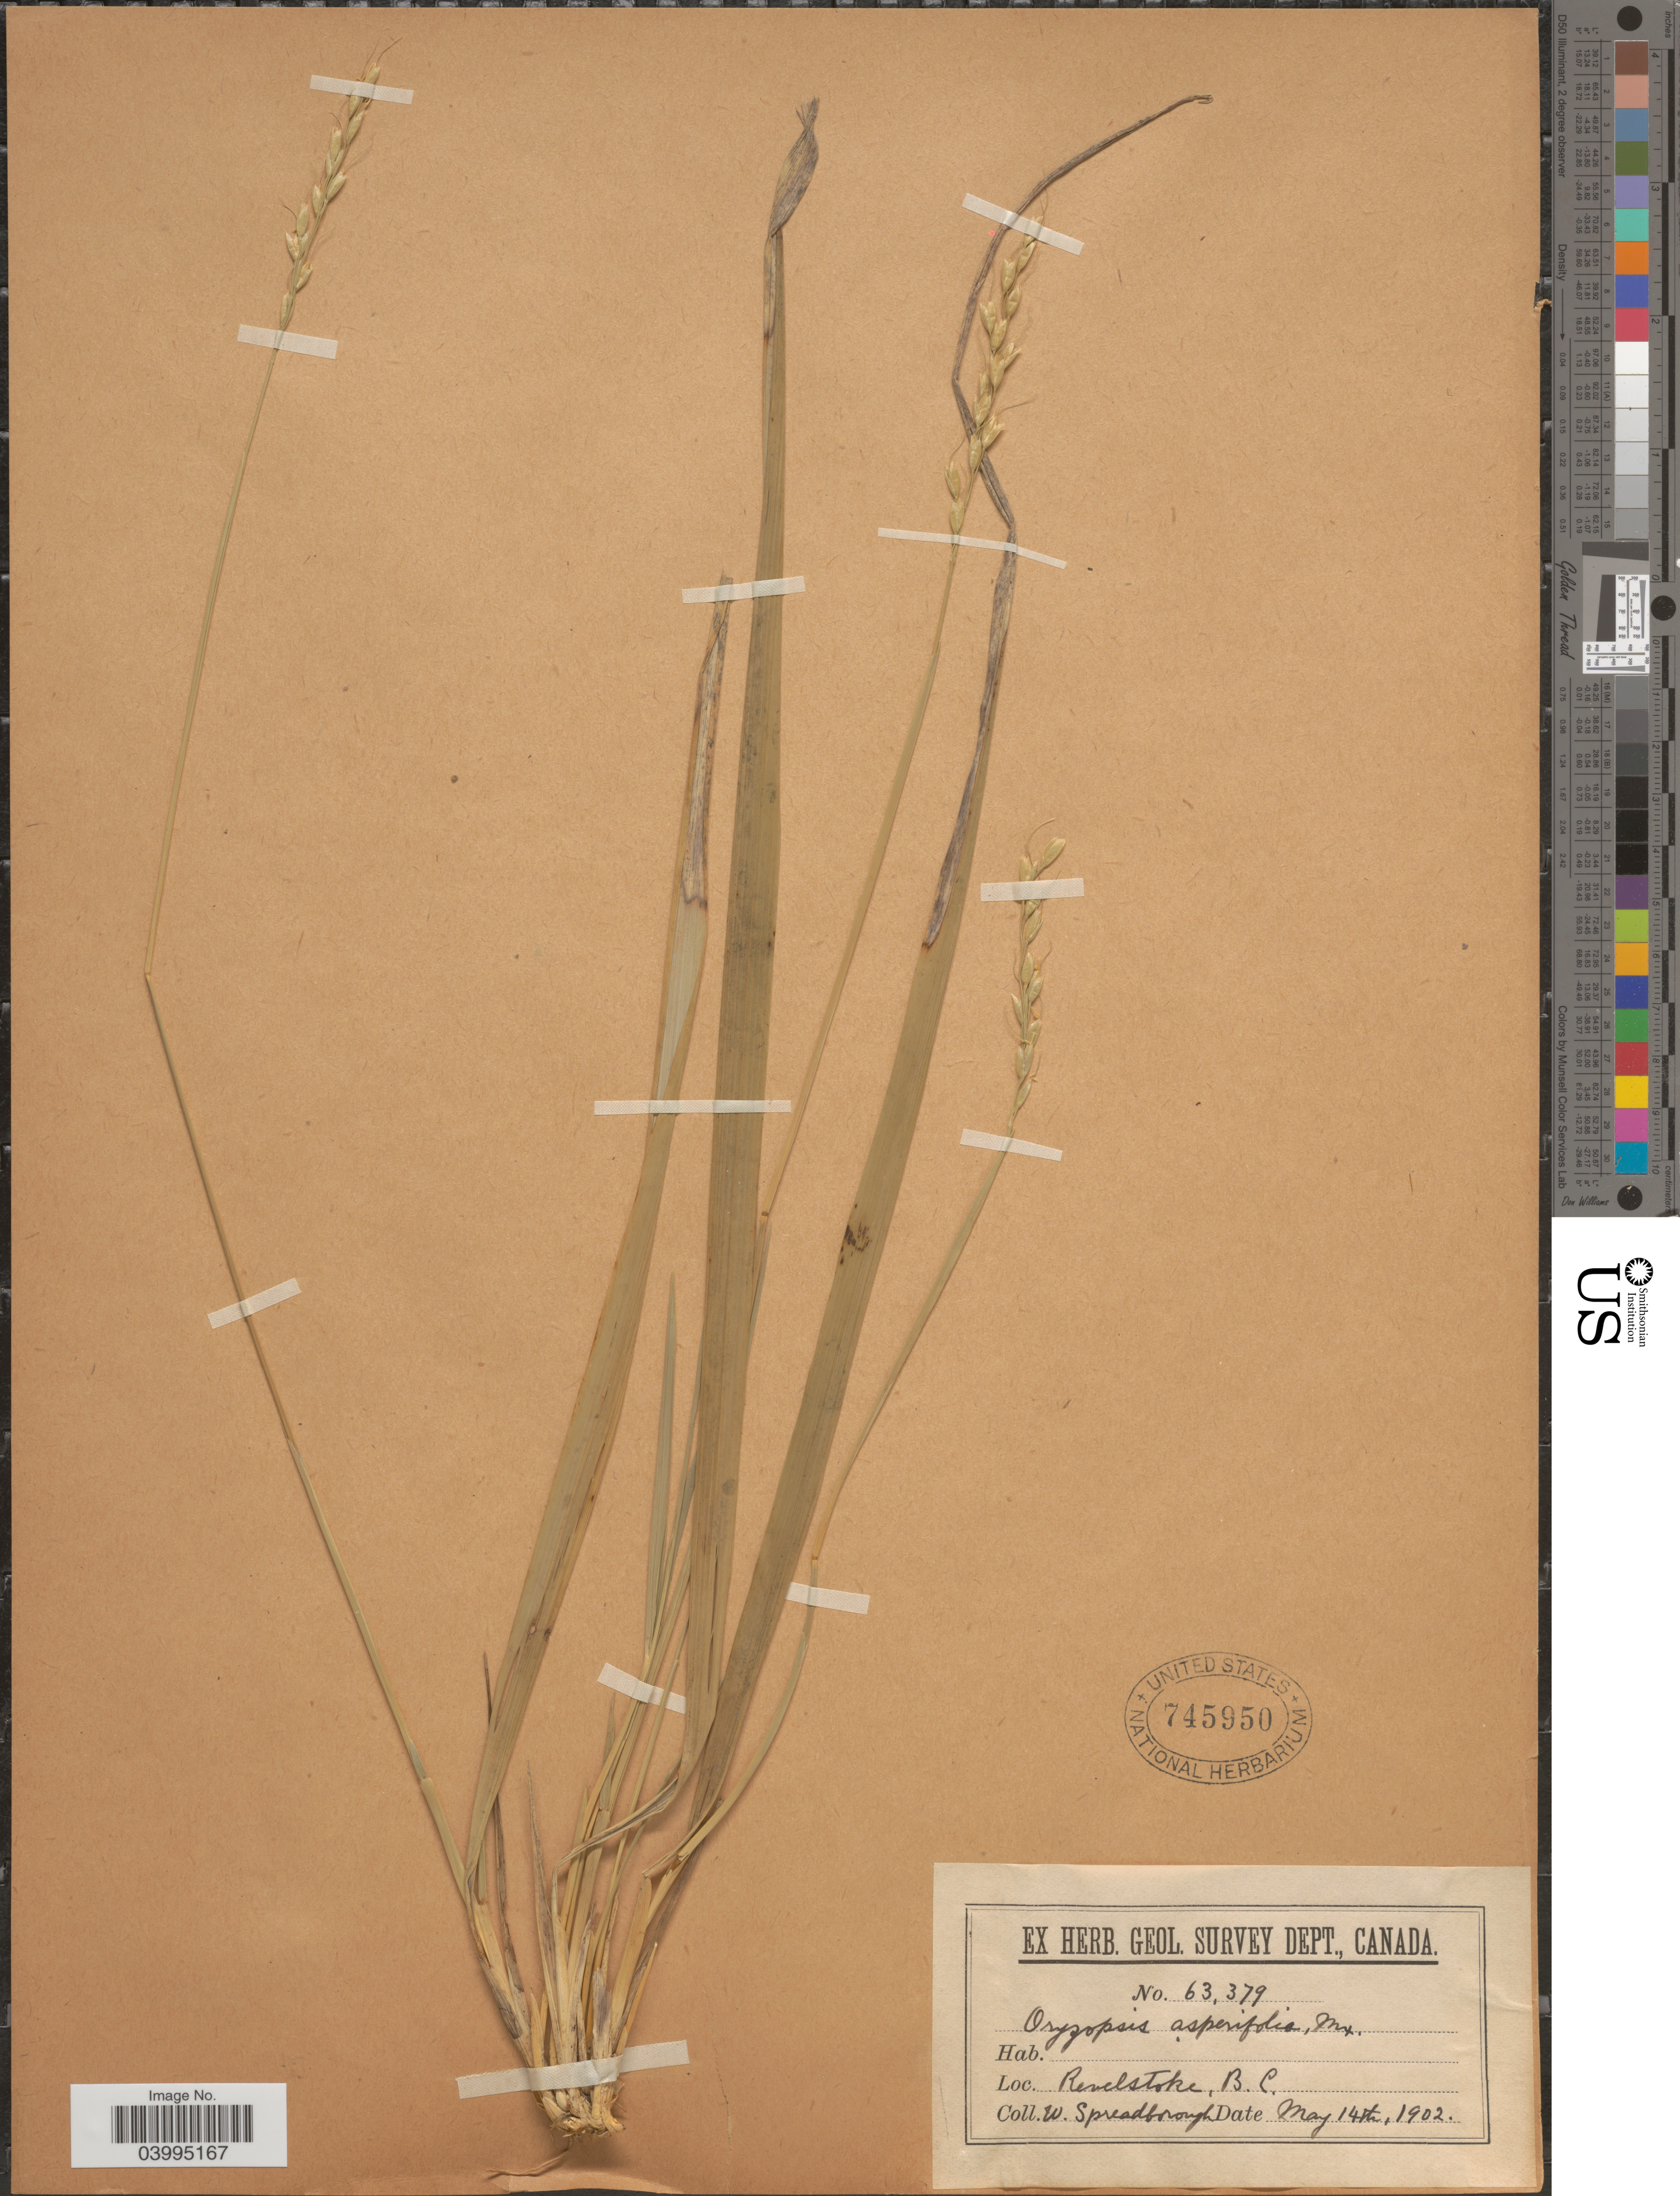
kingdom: Plantae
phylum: Tracheophyta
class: Liliopsida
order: Poales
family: Poaceae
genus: Oryzopsis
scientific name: Oryzopsis asperifolia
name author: Michx.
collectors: W. Spreadborough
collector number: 63379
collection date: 1902-05-14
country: Canada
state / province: British Columbia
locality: Revelstoke.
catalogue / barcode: US 745950